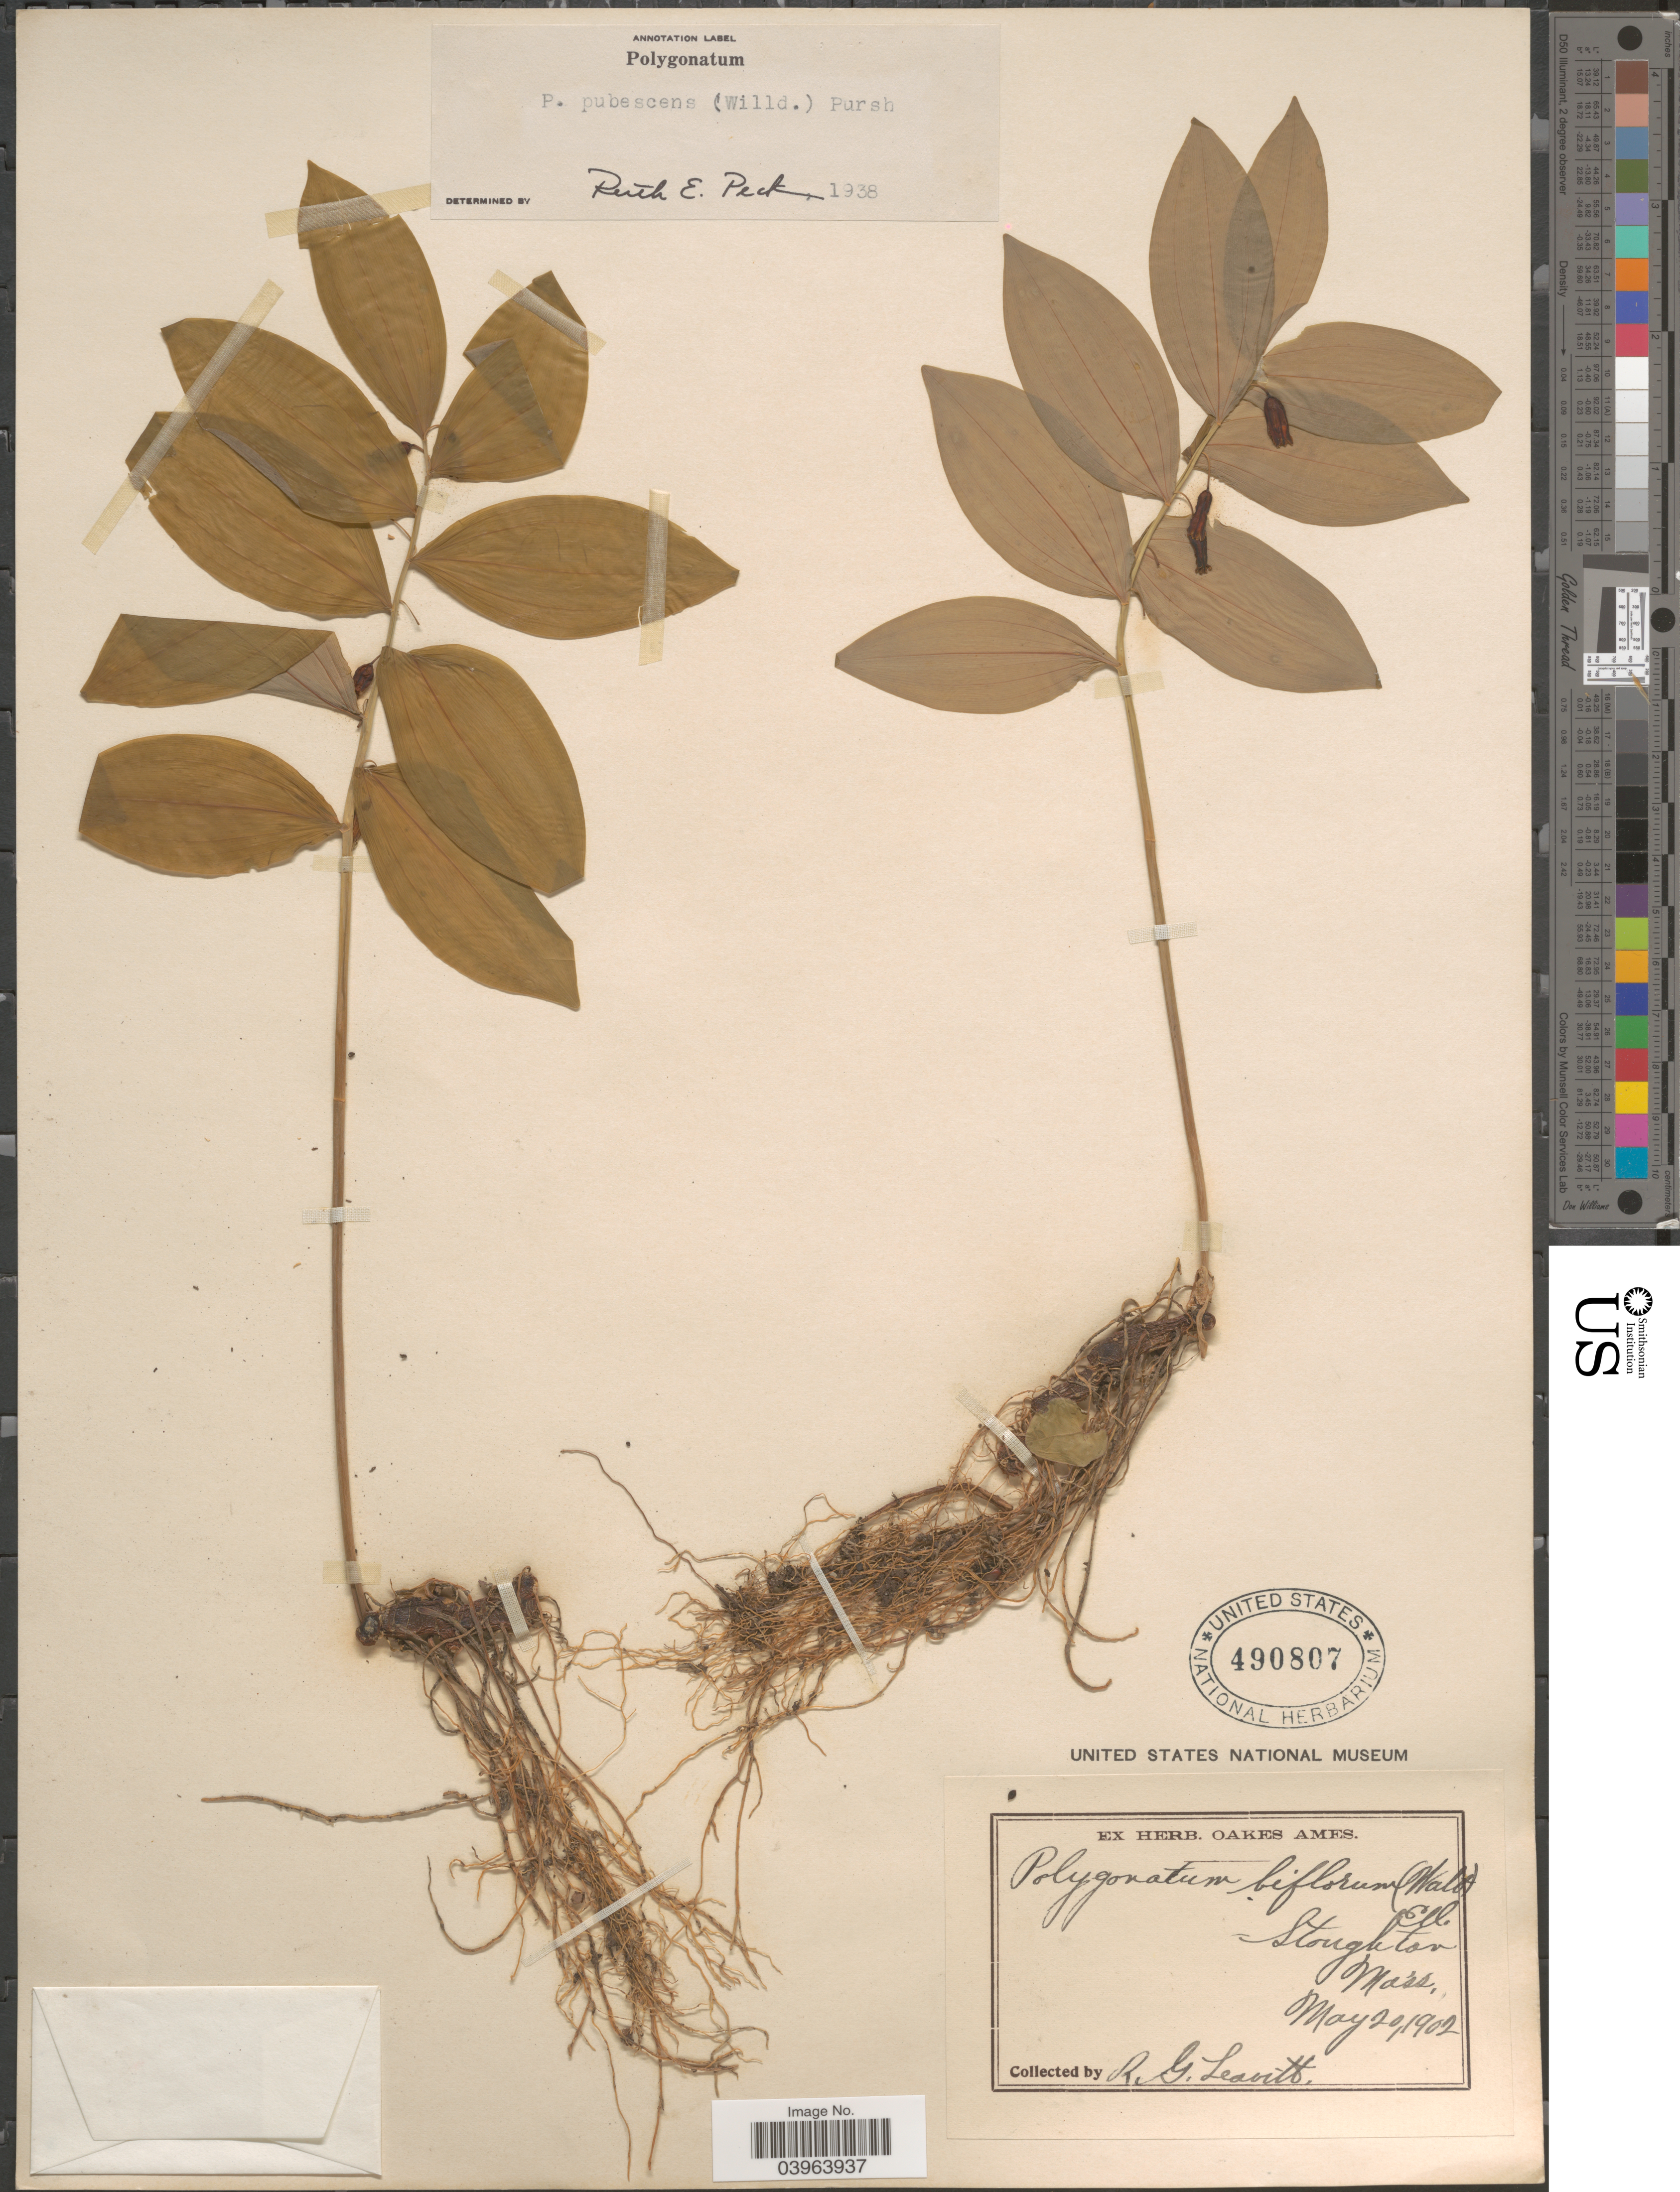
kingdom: Plantae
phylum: Tracheophyta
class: Liliopsida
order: Asparagales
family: Asparagaceae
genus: Polygonatum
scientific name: Polygonatum pubescens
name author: (Willd.) Pursh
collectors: R. G. Leavitt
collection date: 1902-05-20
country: United States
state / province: Massachusetts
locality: Stoughton.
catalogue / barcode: US 490807